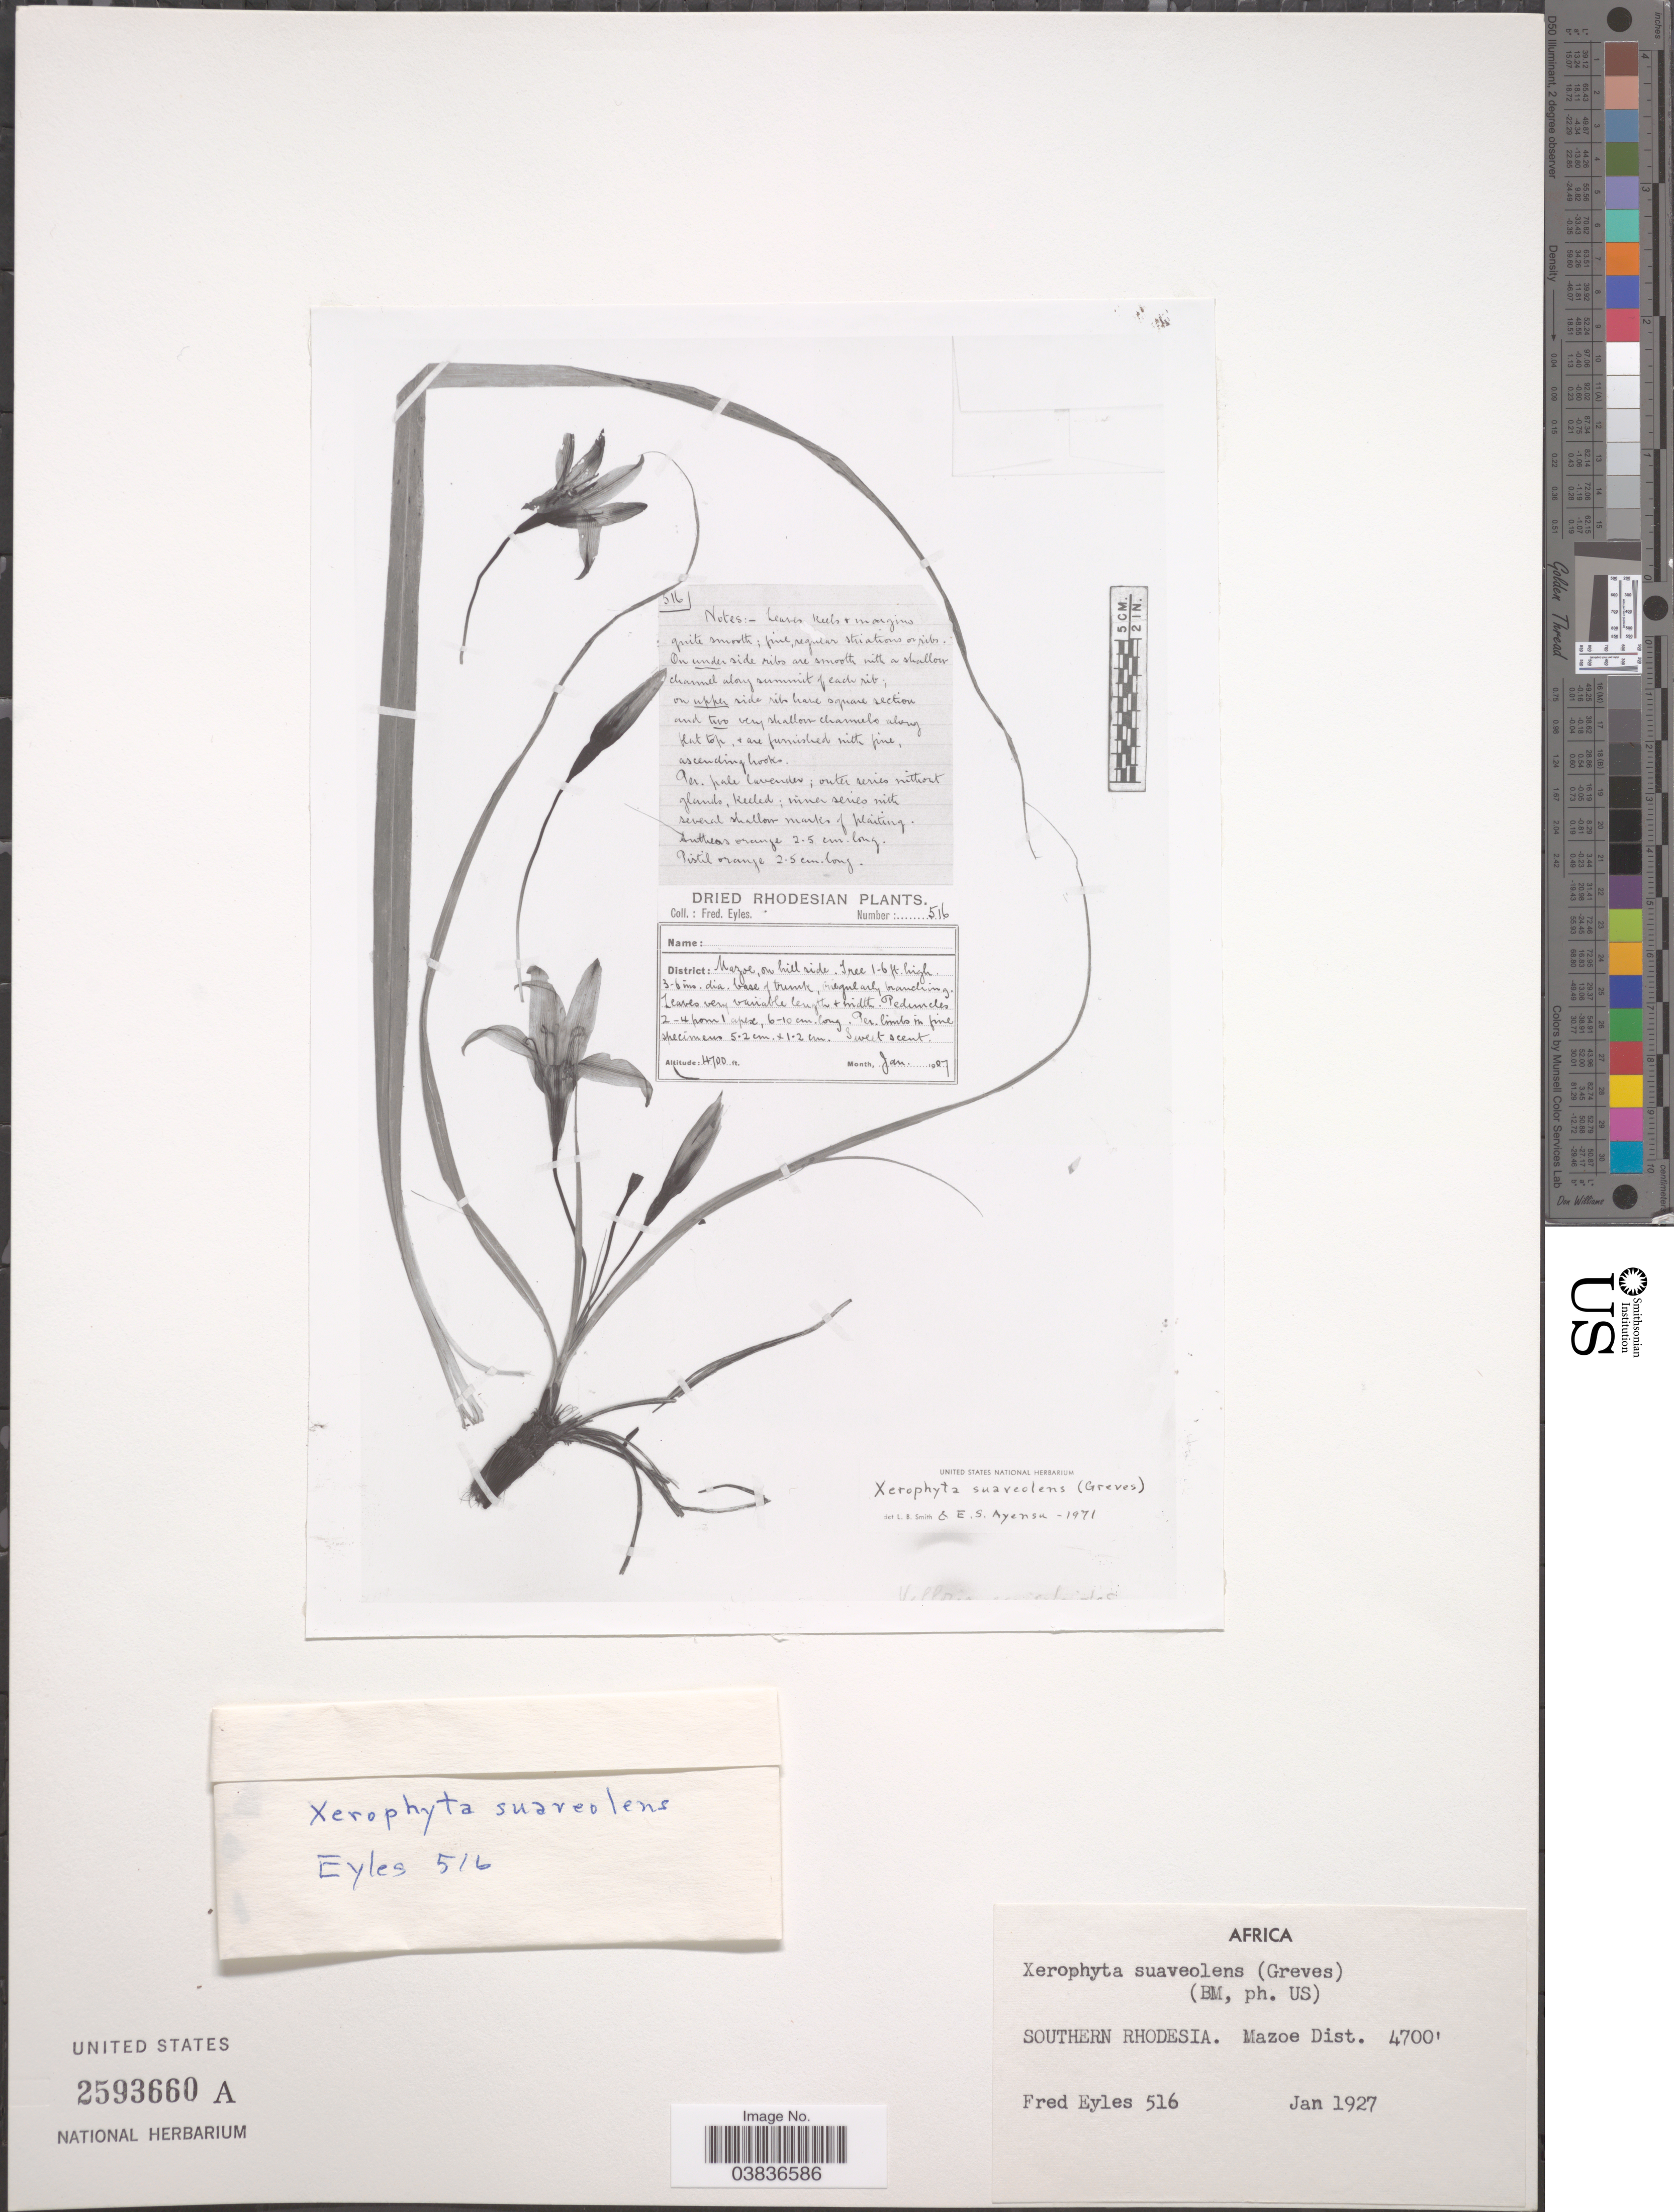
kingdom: Plantae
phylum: Tracheophyta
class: Liliopsida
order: Pandanales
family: Velloziaceae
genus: Xerophyta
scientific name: Xerophyta suaveolens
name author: (Greves) N.L. Menezes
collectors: F. Eyles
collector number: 516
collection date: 1927-01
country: Zimbabwe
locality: Southern Rhodesia. Mazoe Dist.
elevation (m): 1433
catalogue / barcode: US 2593660A